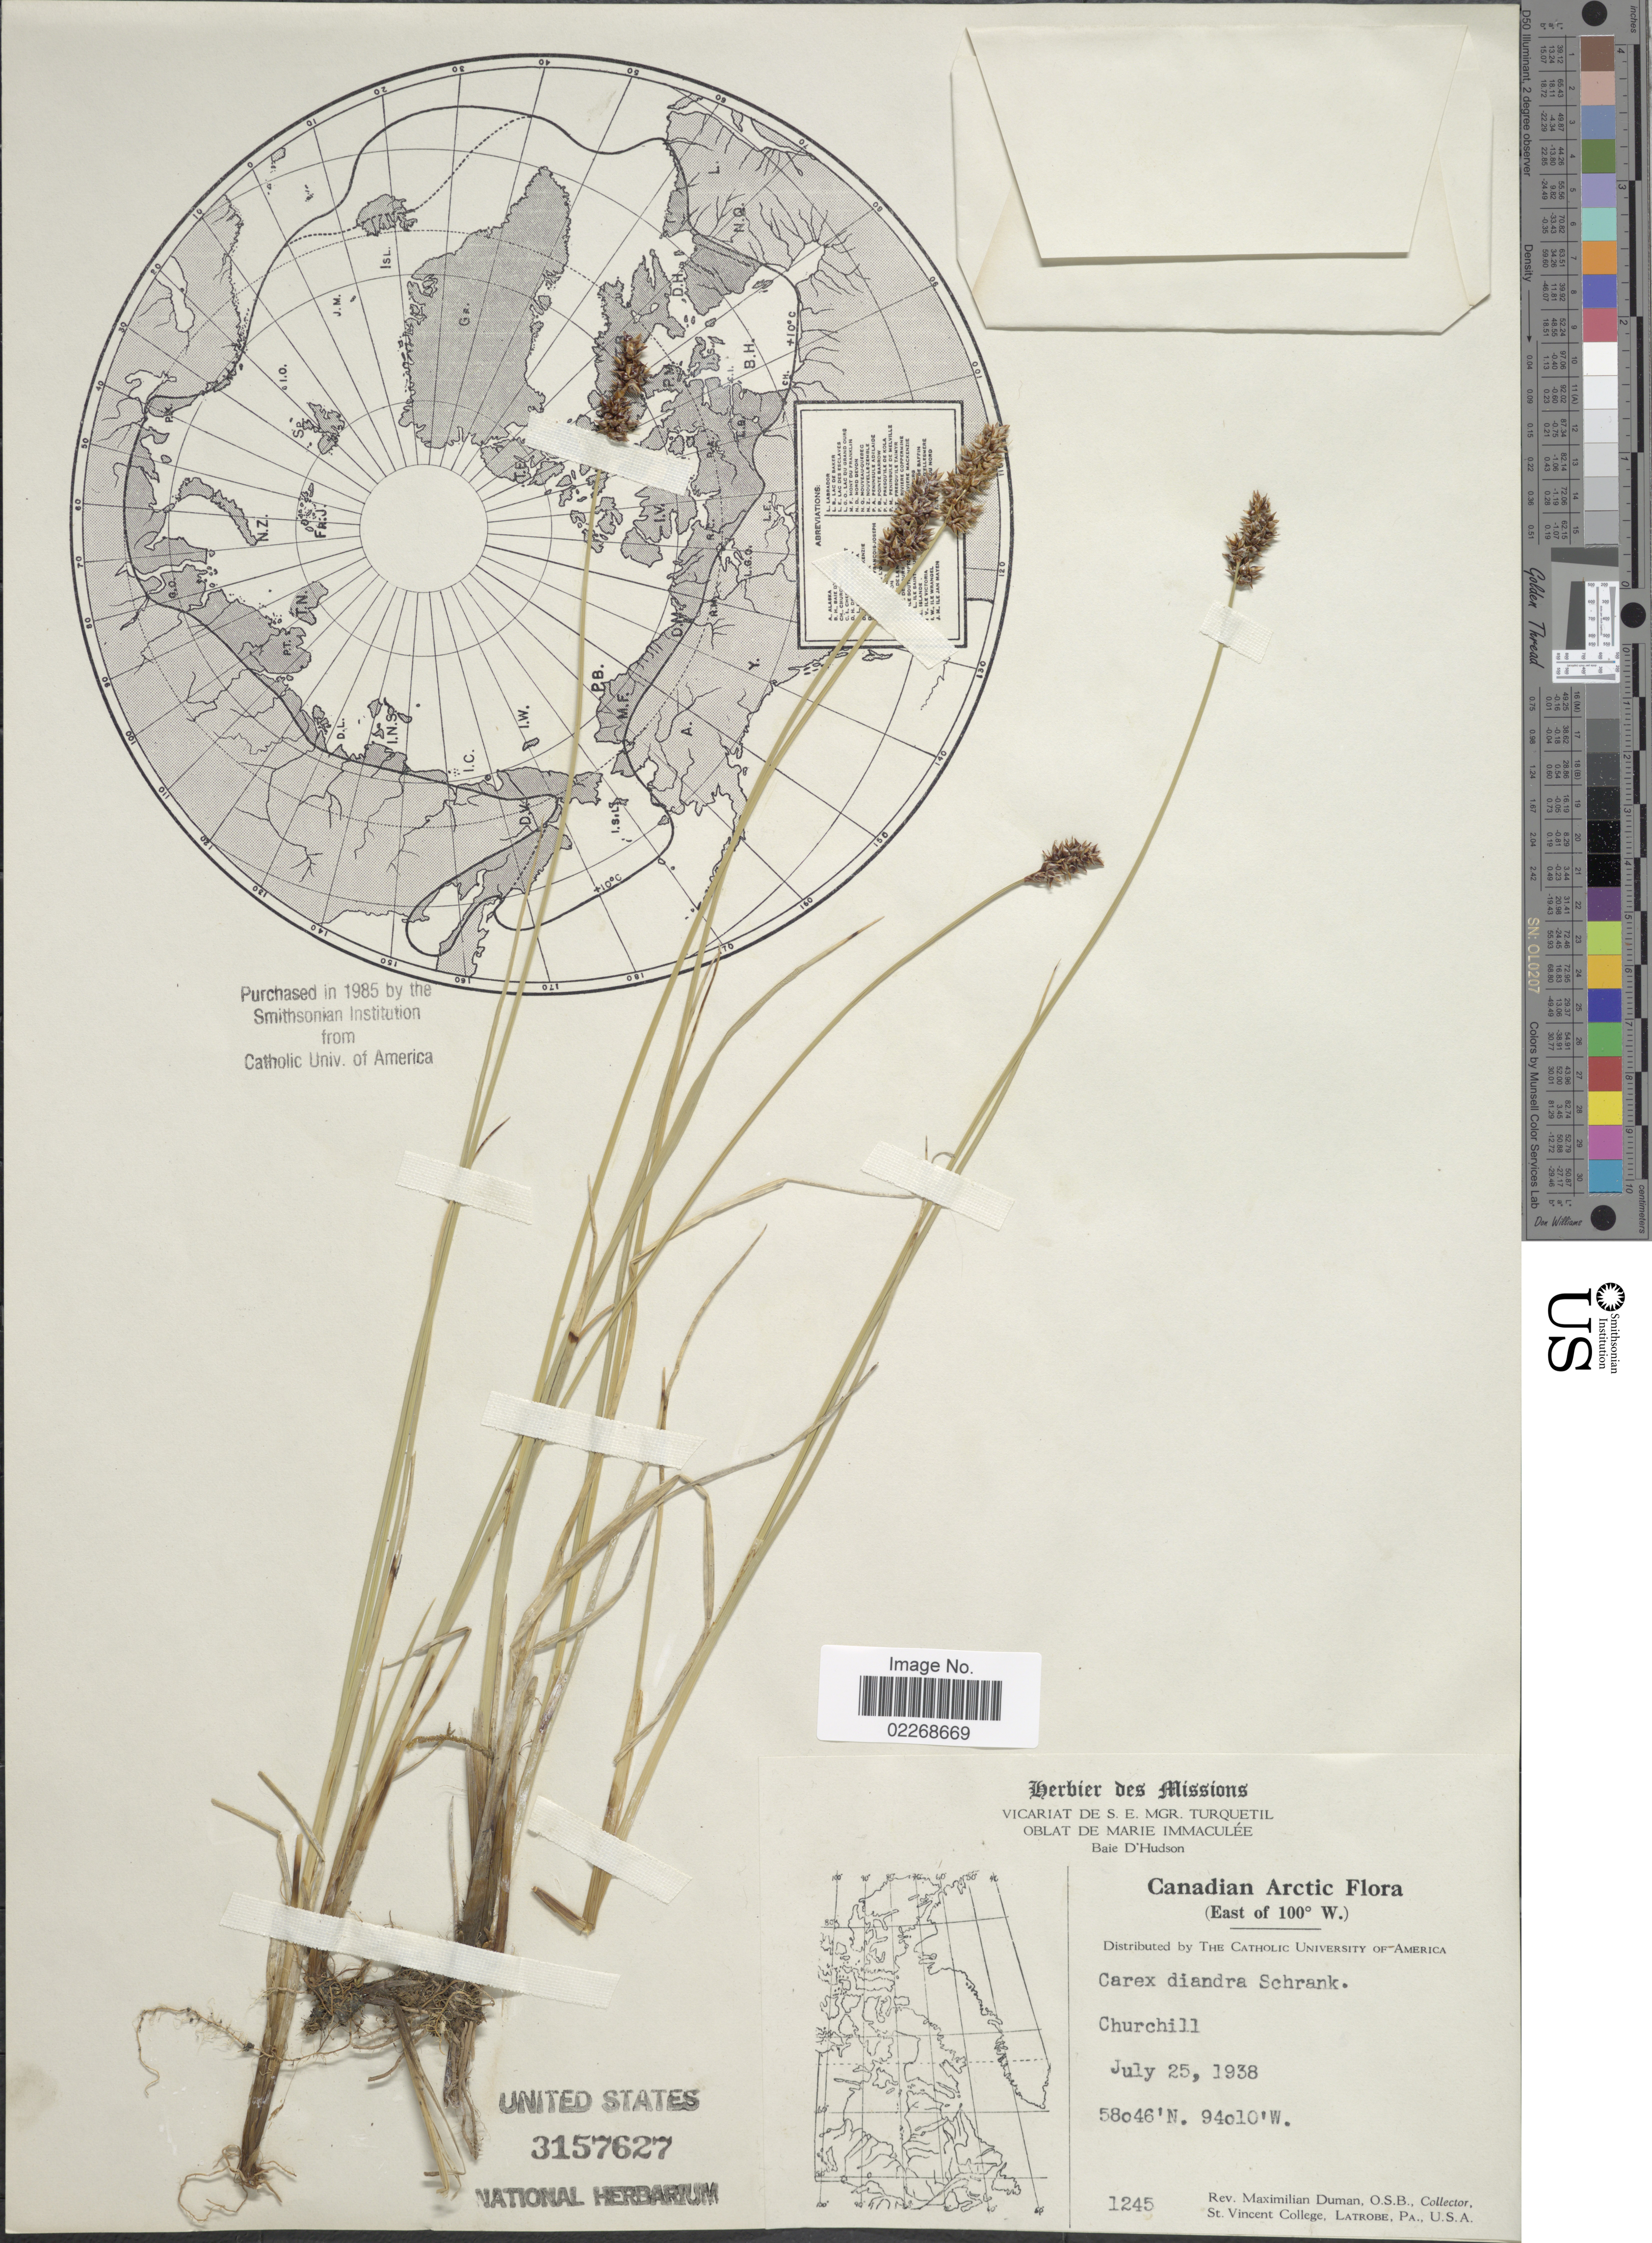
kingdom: Plantae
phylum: Tracheophyta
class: Liliopsida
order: Poales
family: Cyperaceae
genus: Carex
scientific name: Carex diandra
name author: Schrank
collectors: M. Duman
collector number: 1245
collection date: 1938-07-25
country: Canada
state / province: Manitoba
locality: Canadian Arctic. Churchill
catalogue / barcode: US 3157627